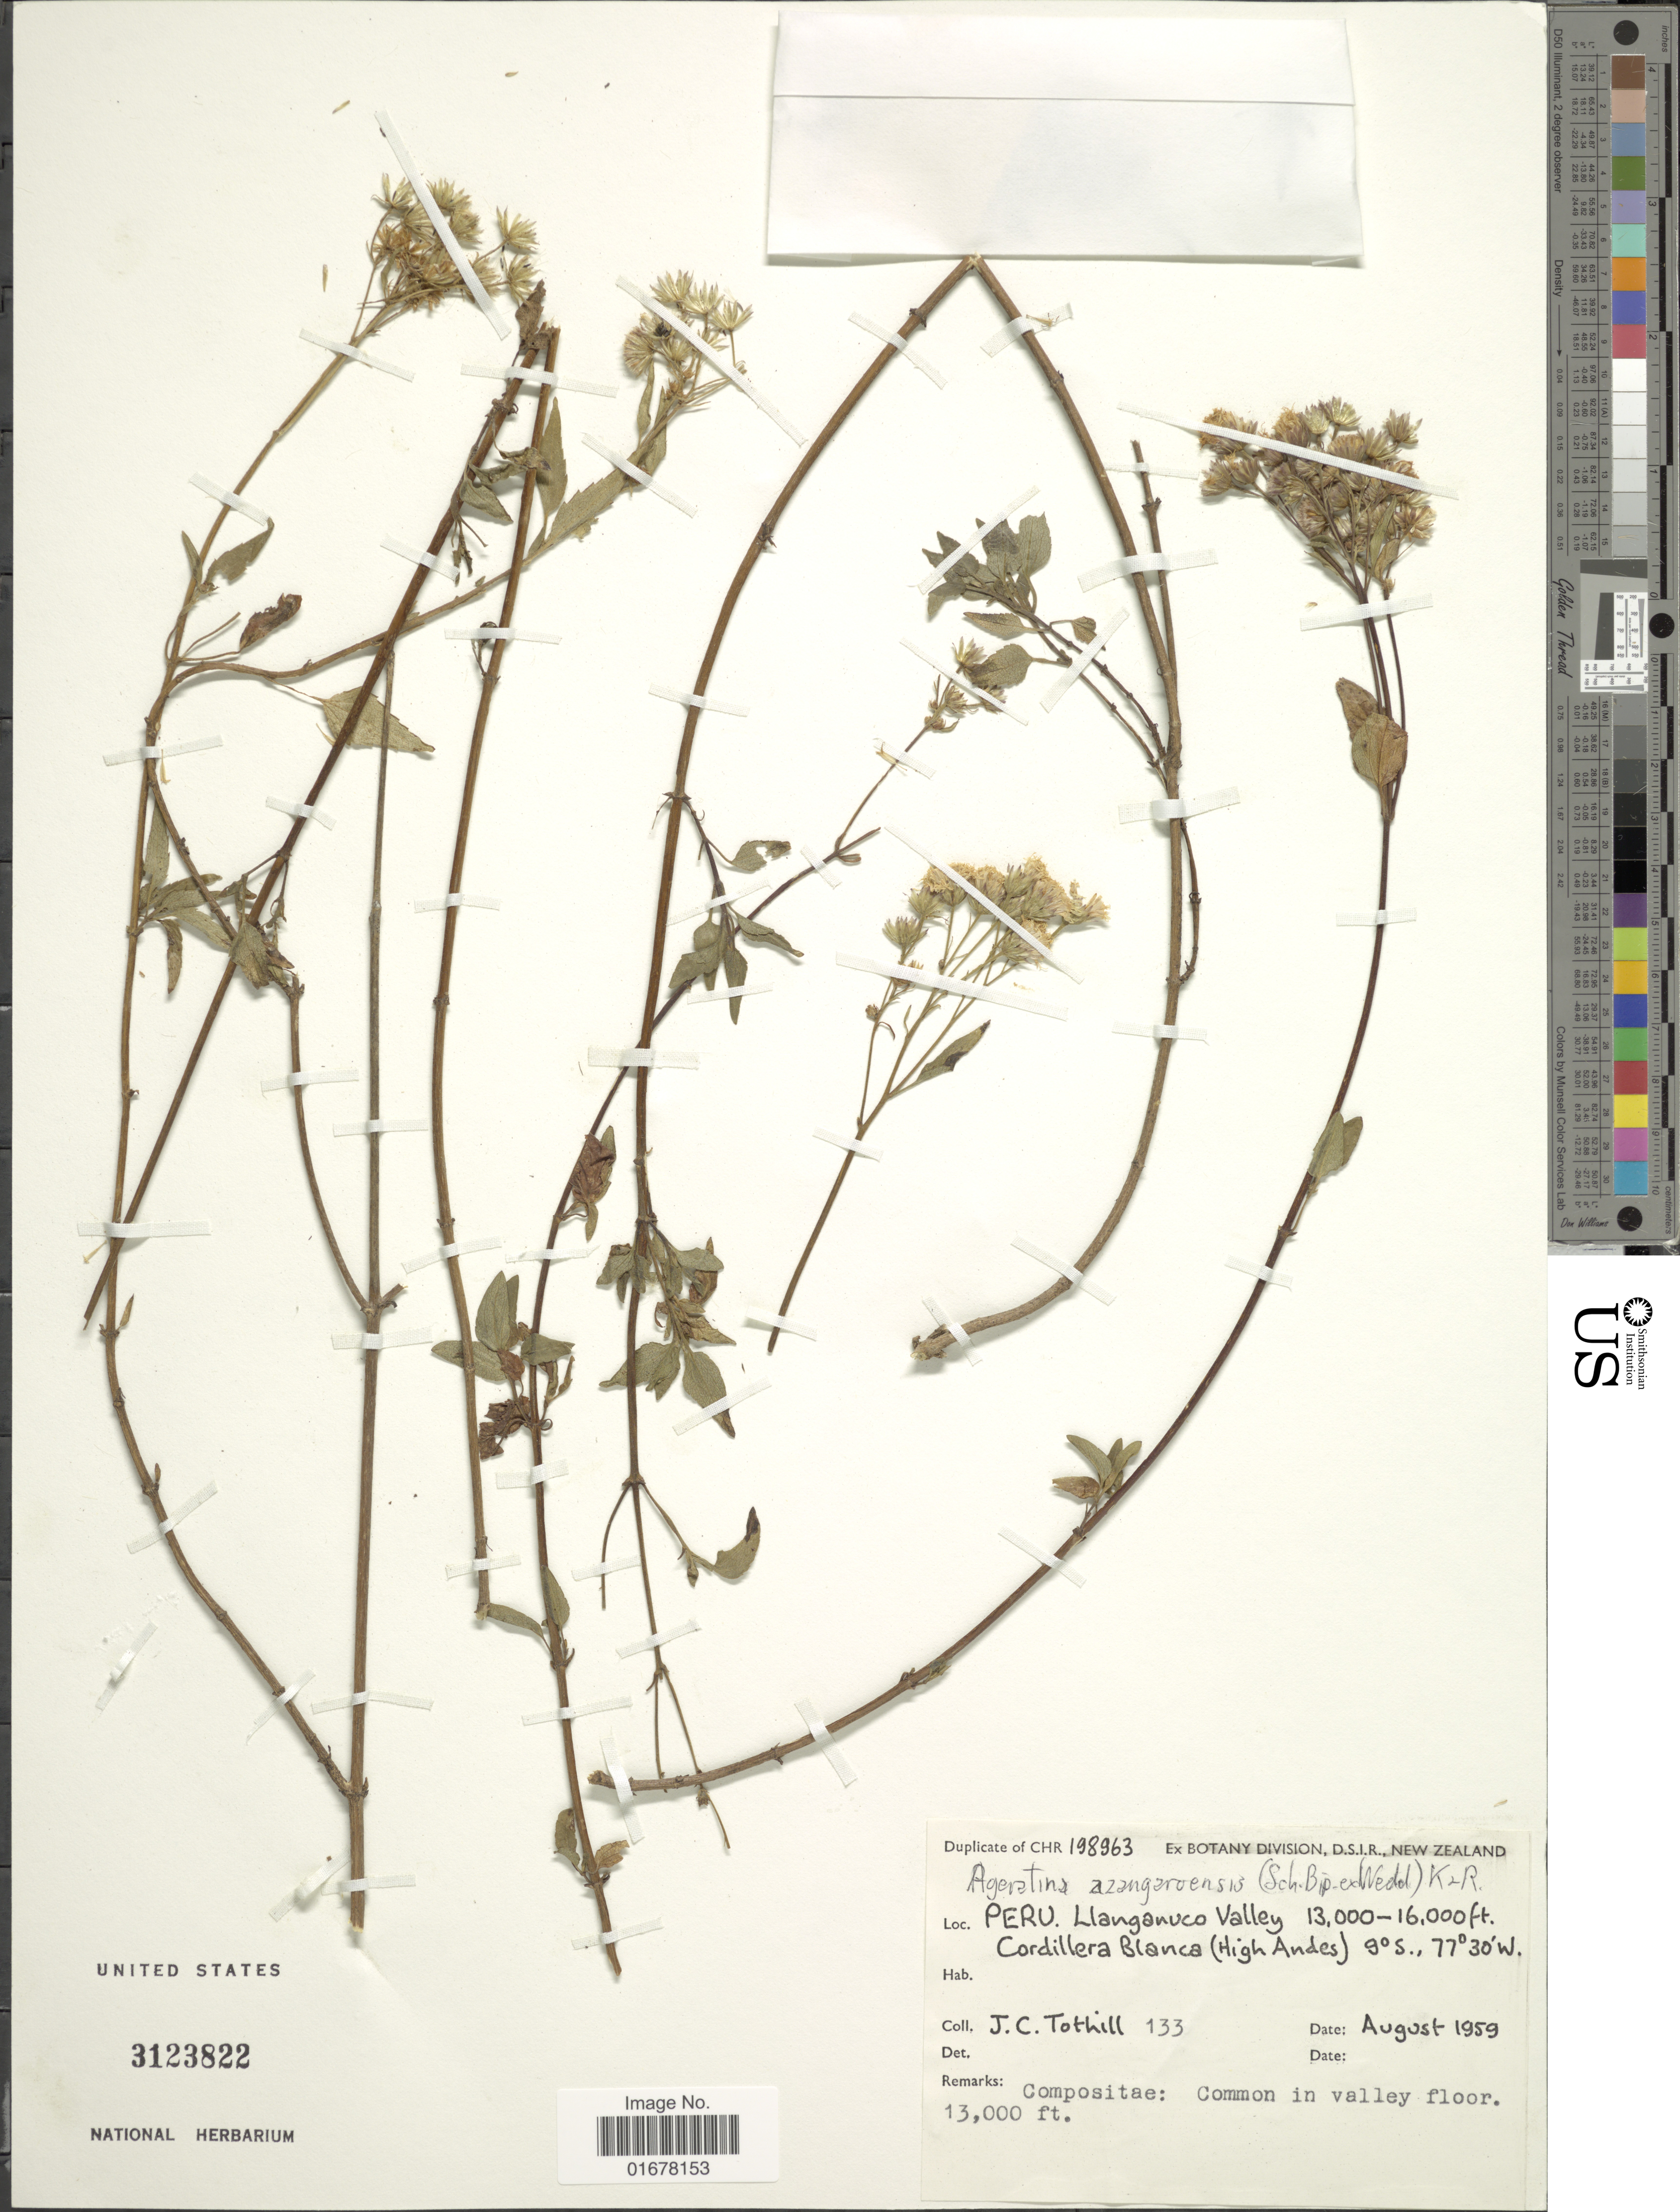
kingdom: Plantae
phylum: Tracheophyta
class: Magnoliopsida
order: Asterales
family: Asteraceae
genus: Ageratina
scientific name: Ageratina azangaroensis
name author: (Sch. Bip. ex Wedd.) R.M. King & H. Rob.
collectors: J. C. Tothill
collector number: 133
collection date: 1959-08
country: Peru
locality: Llanganuco Valley, Cordillera Blanca (High Andes)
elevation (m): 3962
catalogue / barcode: US 3113822